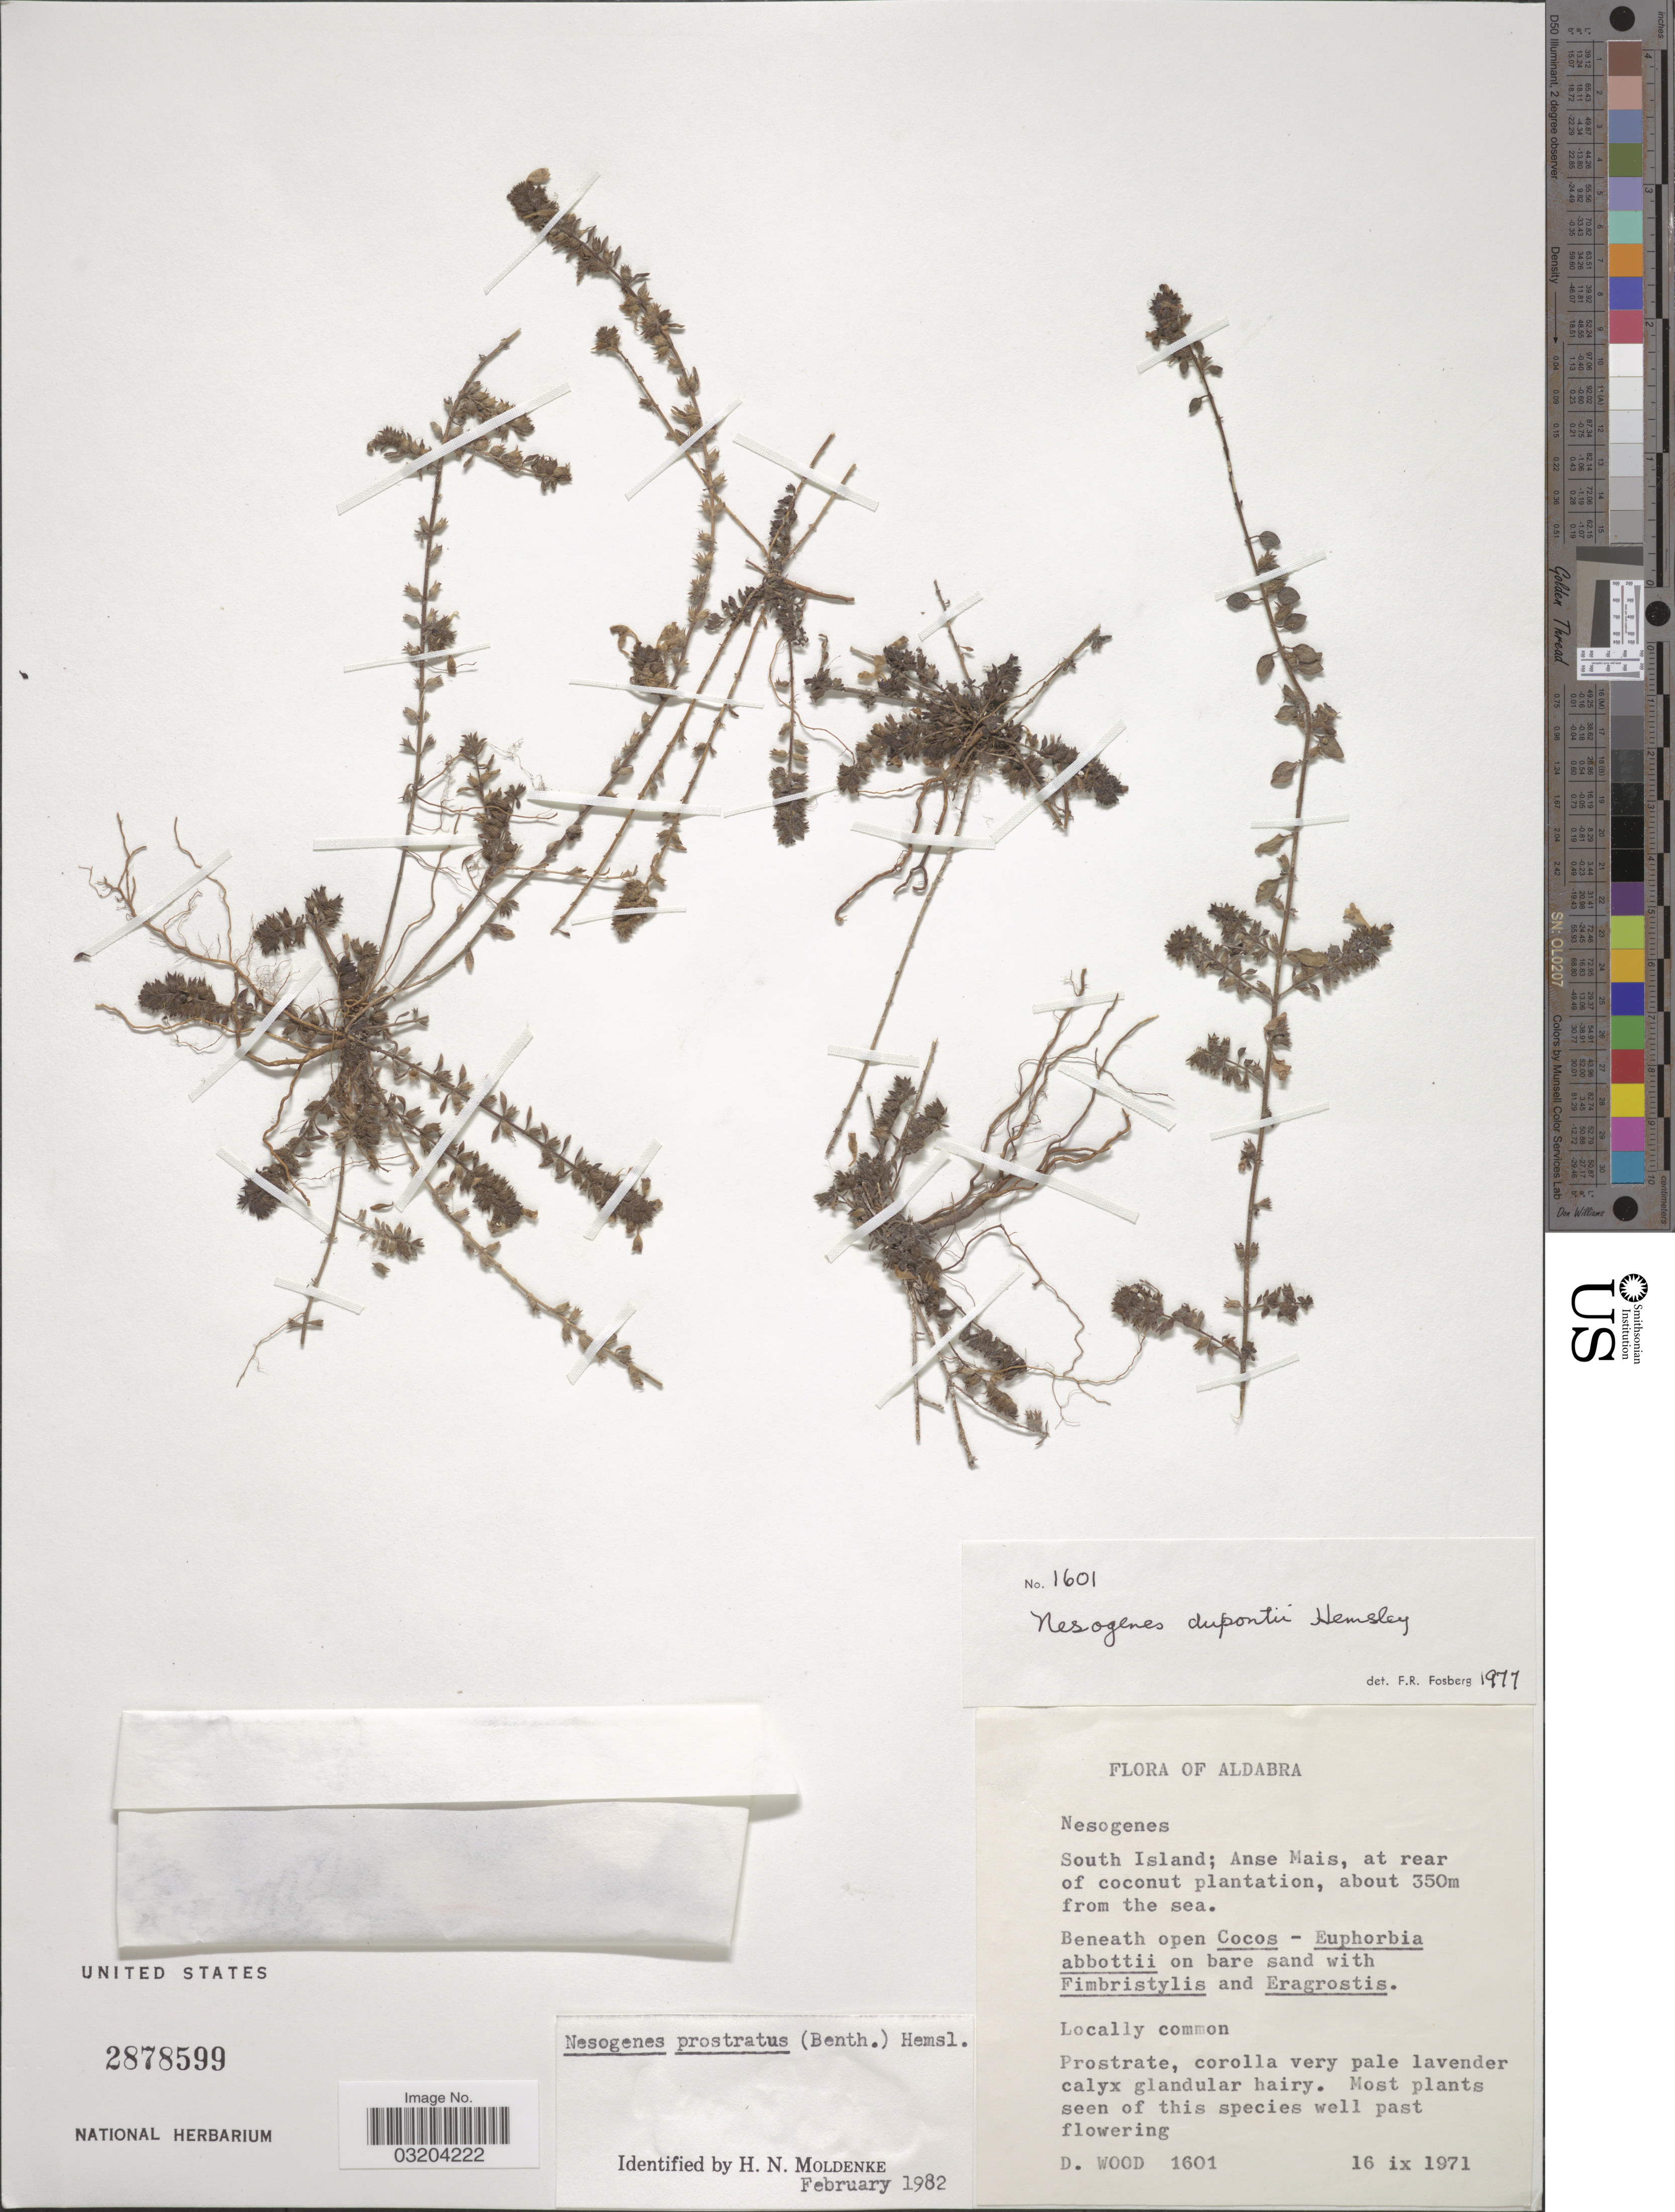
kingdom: Plantae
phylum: Tracheophyta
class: Magnoliopsida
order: Lamiales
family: Orobanchaceae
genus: Nesogenes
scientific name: Nesogenes prostrata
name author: (Benth.) Hemsl.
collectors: D. Wood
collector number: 1601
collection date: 1971-09-16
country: Seychelles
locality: Aldabra, South Island; Anse Mais.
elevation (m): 350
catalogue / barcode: US 2878599